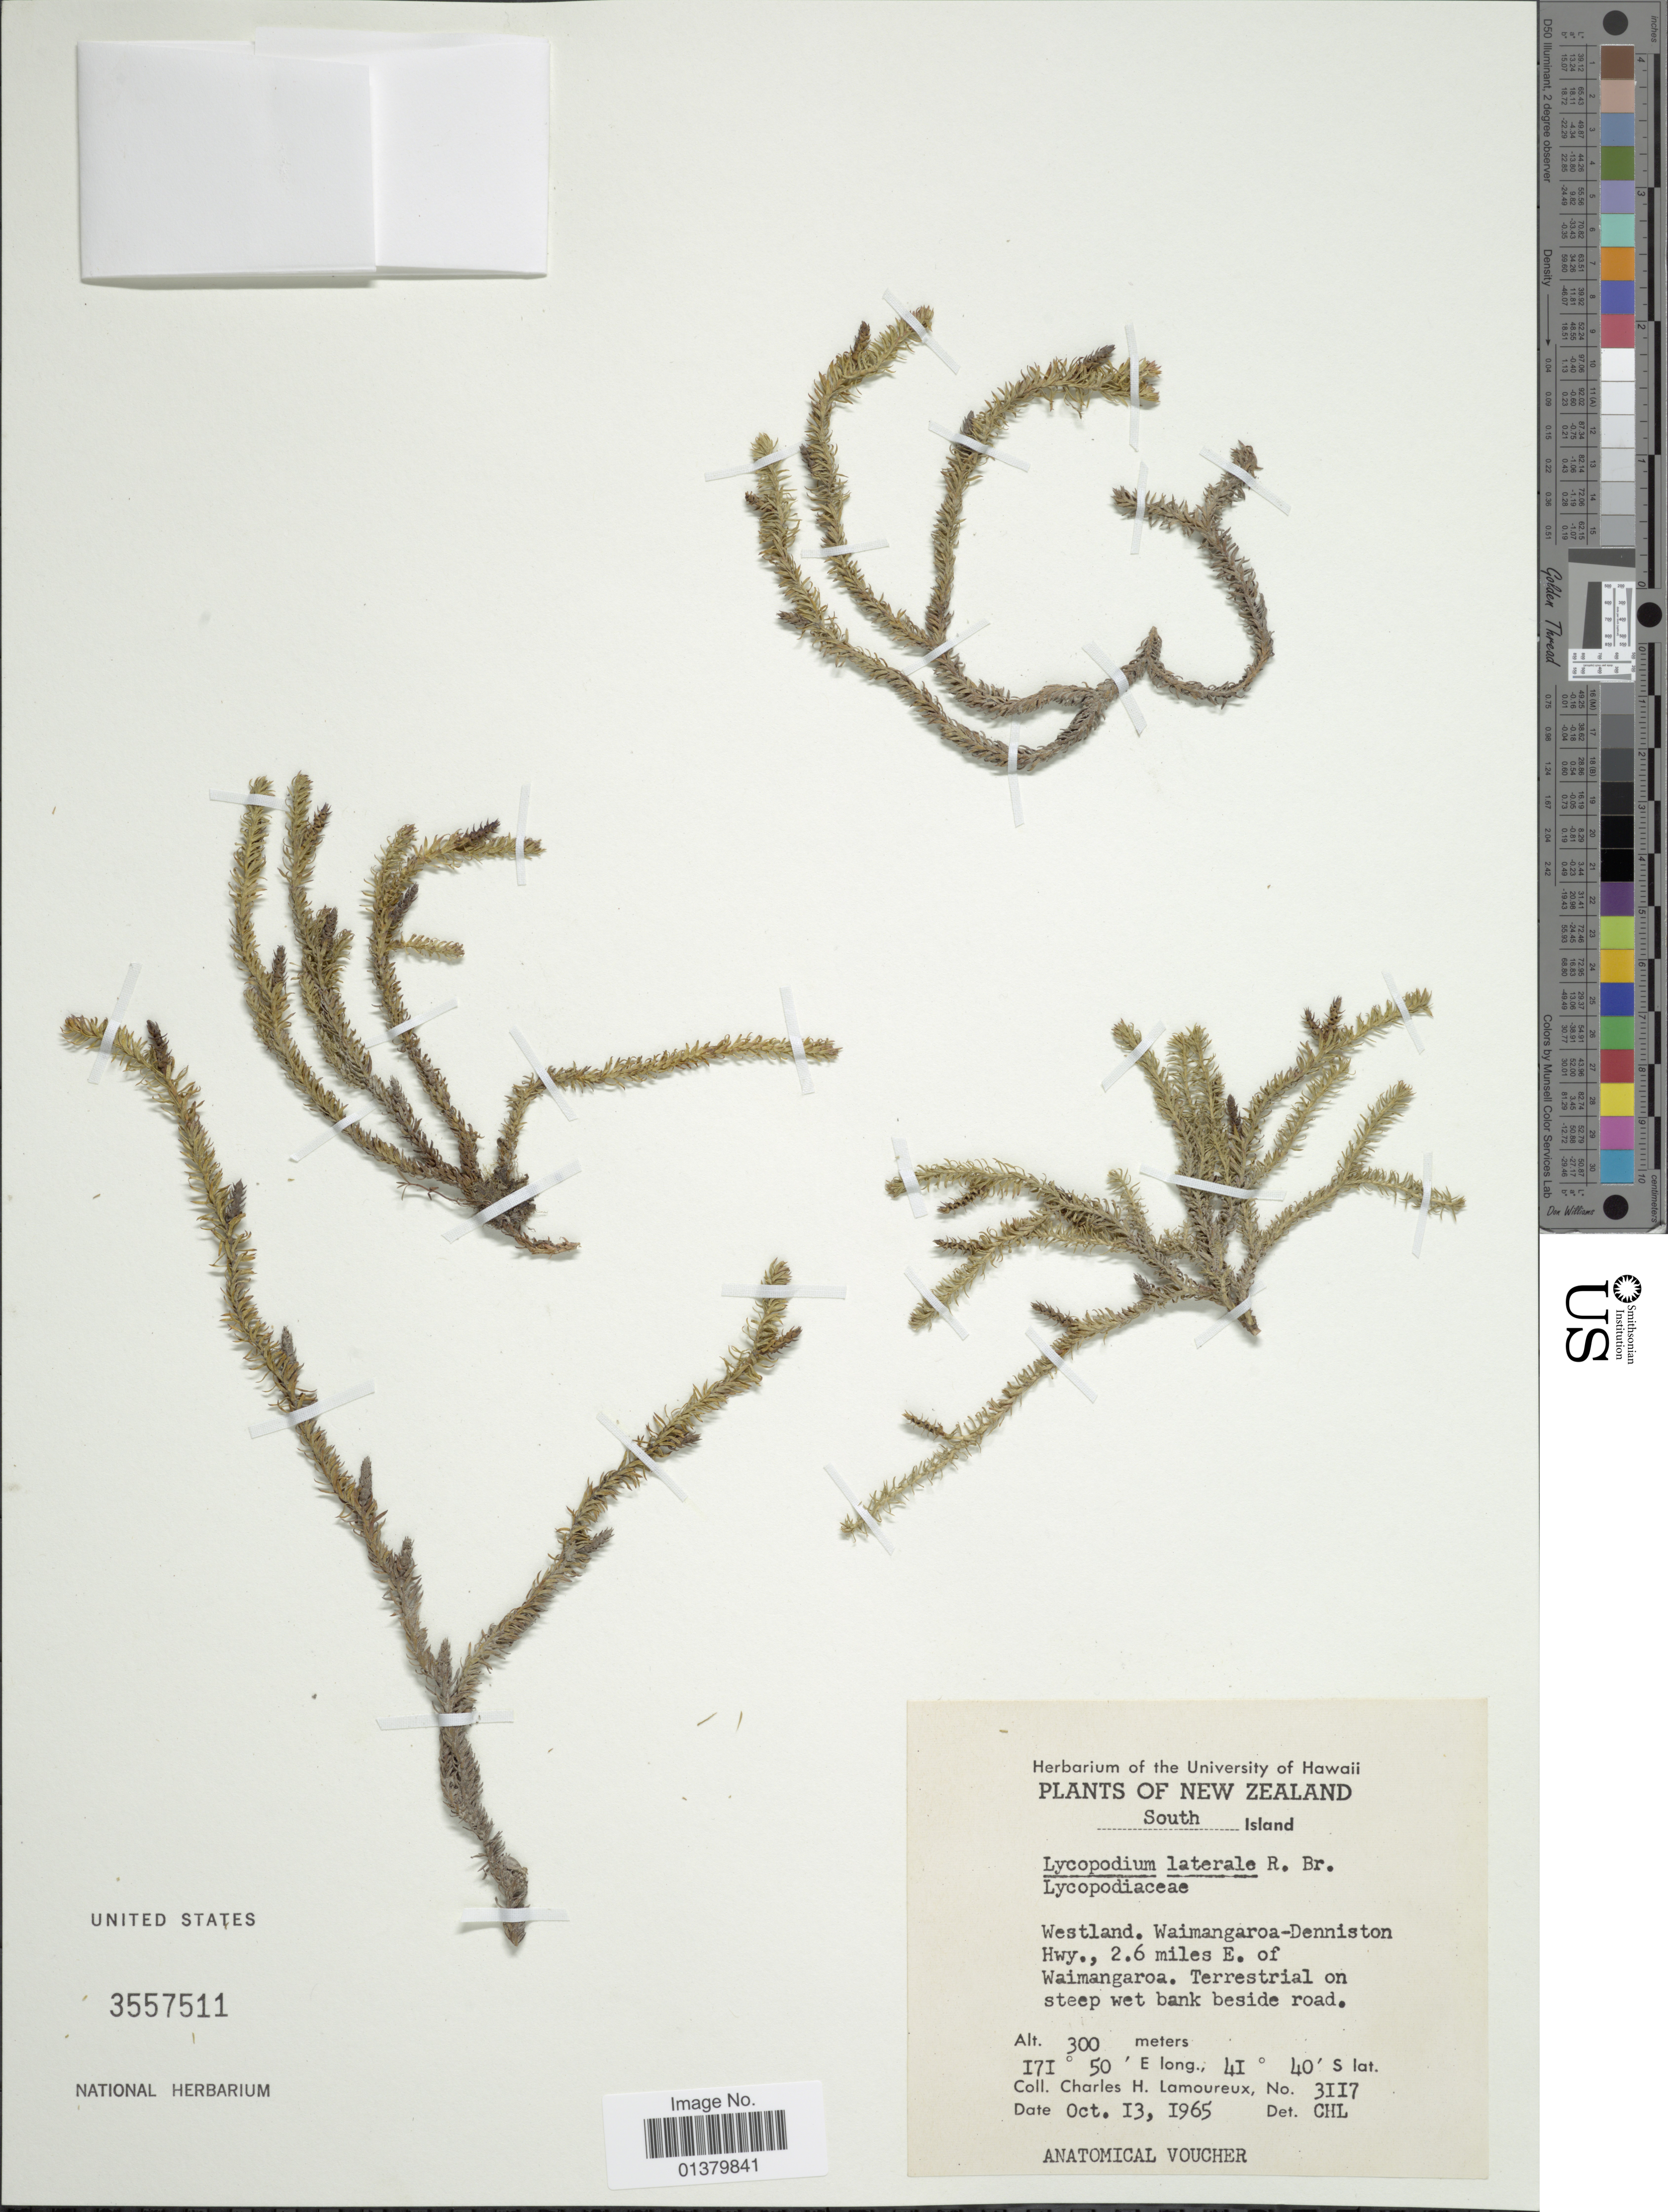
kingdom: Plantae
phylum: Tracheophyta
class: Lycopodiopsida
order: Lycopodiales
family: Lycopodiaceae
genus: Lateristachys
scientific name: Lateristachys lateralis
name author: (R. Br.) Holub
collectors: C. H. Lamoureux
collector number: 3117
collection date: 1965-10-13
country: New Zealand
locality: South island, Westland, Waimangaroa-Denniston Hwy., 2.6 miles E of Waimangaroa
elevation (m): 300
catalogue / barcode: US 3557511